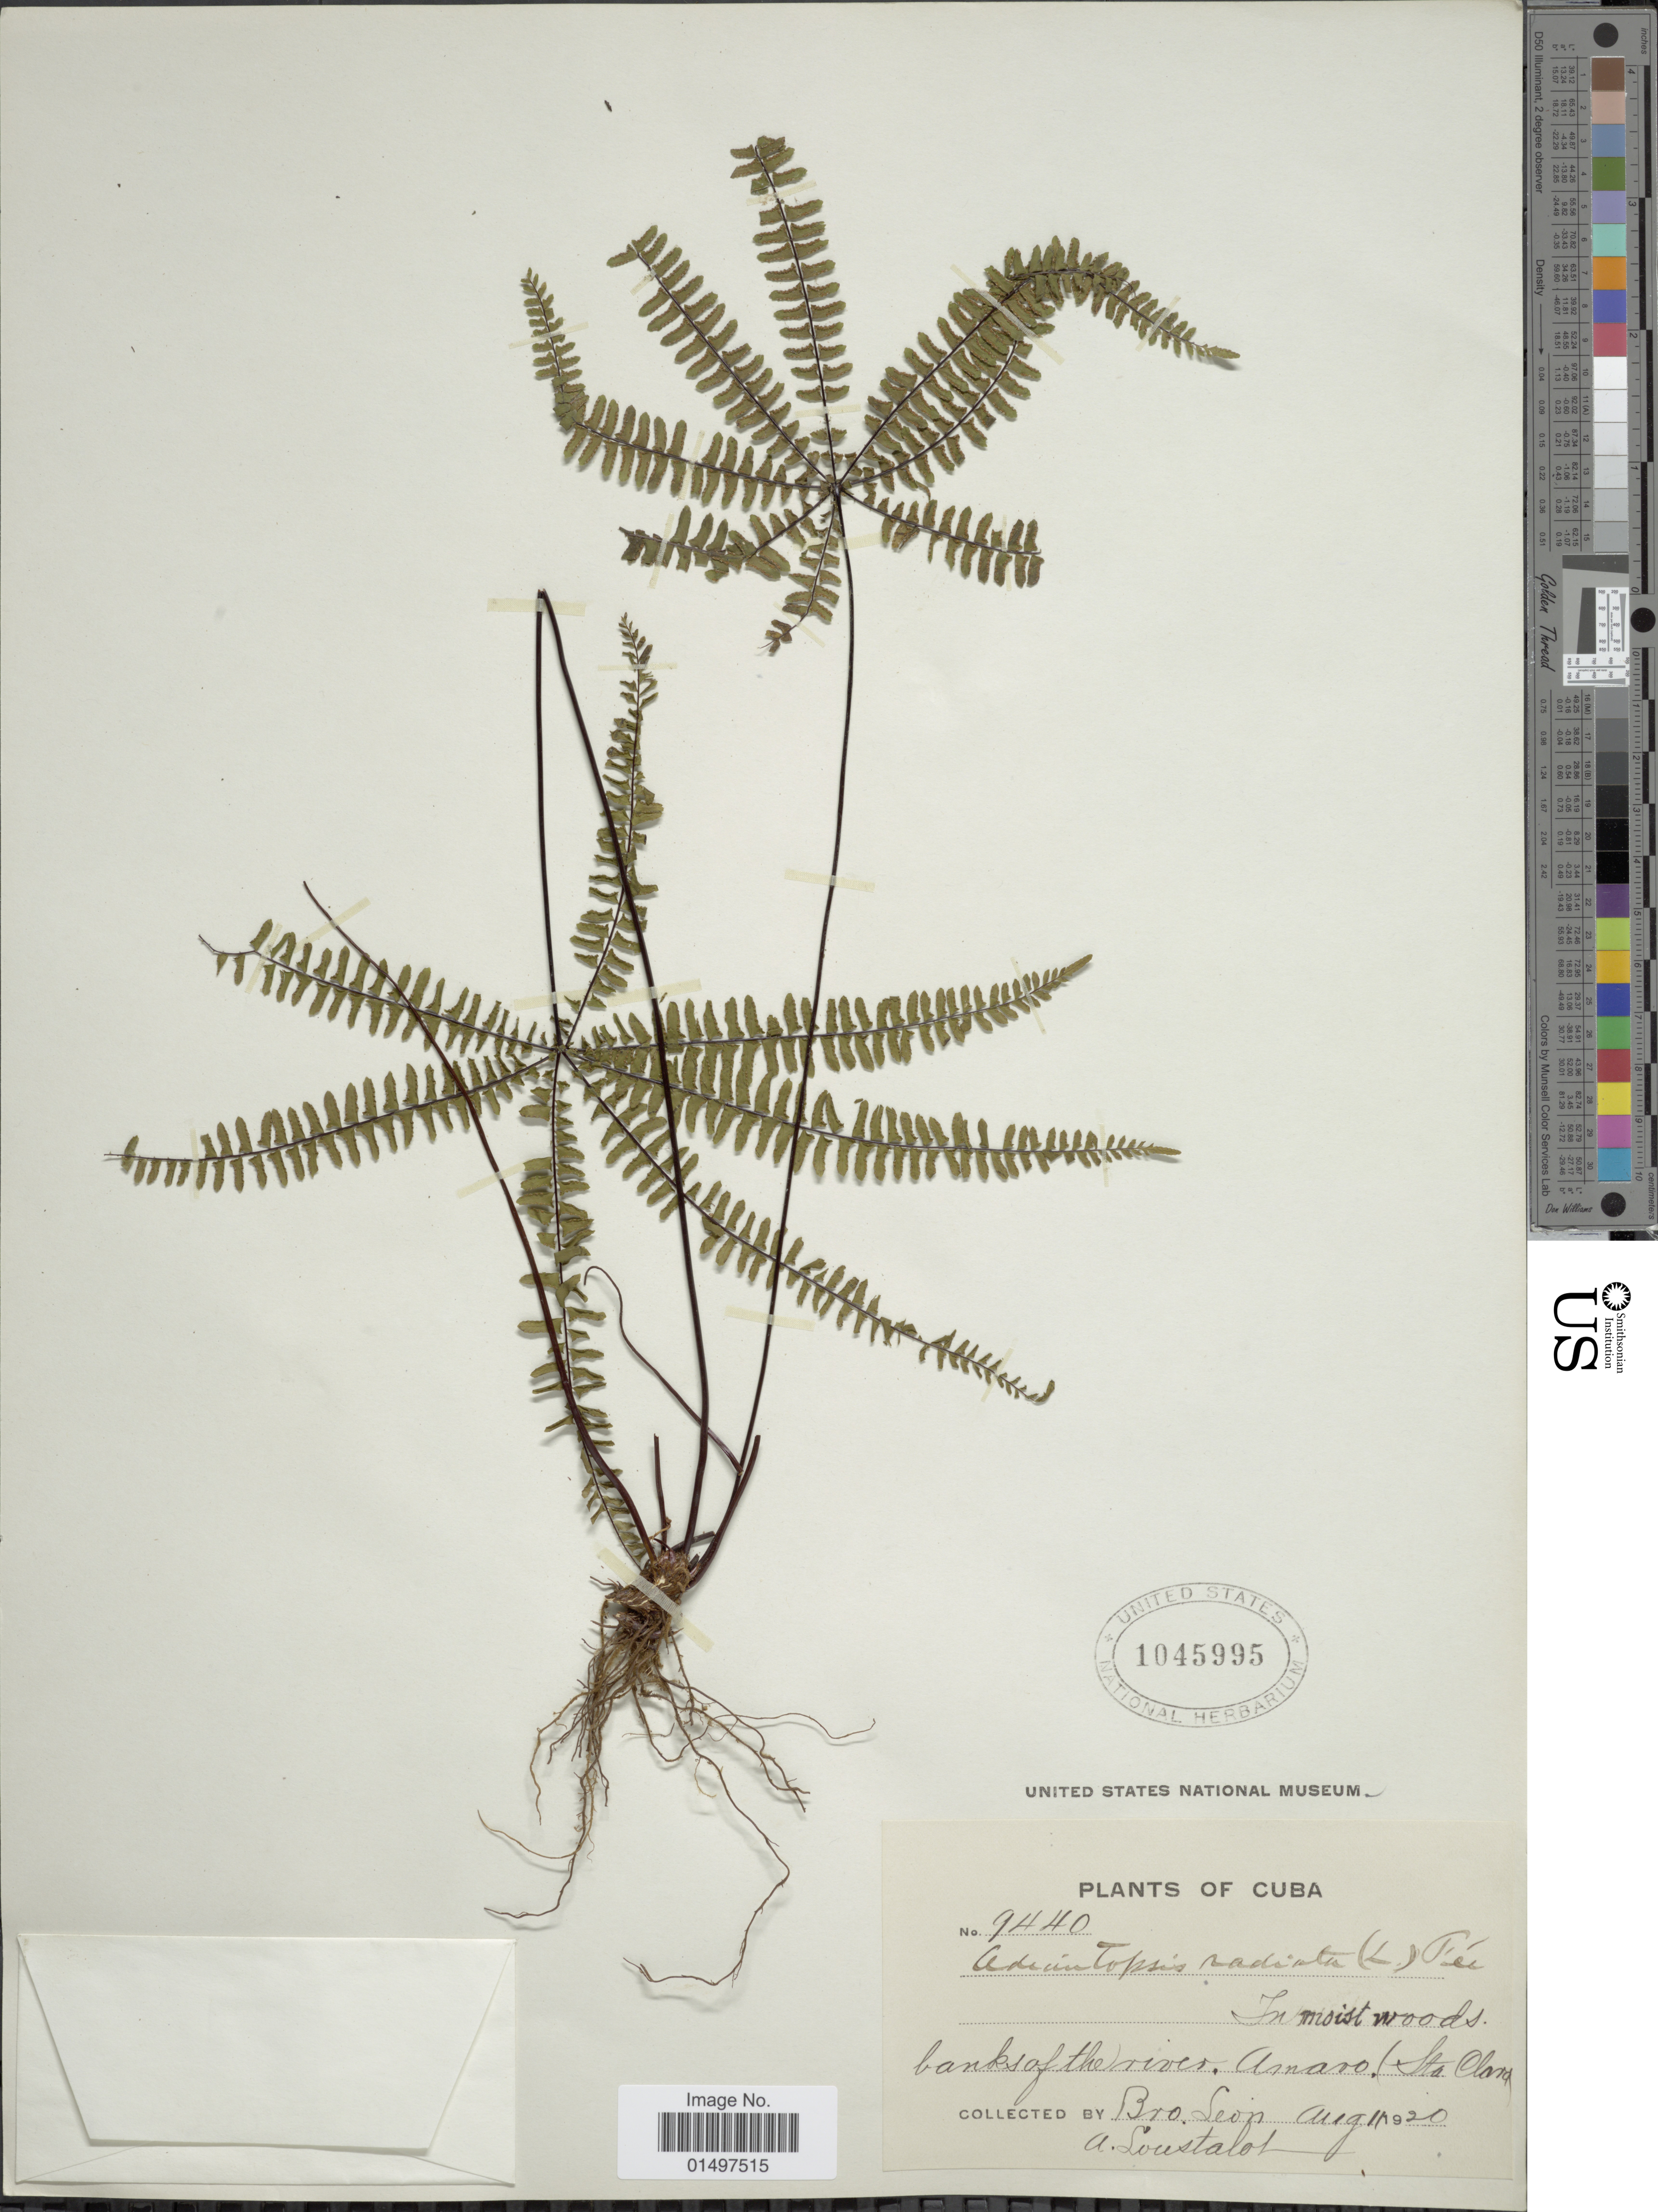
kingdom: Plantae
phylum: Tracheophyta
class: Polypodiopsida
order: Polypodiales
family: Pteridaceae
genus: Adiantopsis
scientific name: Adiantopsis radiata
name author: (L.) Fée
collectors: B. León & A. Loustalot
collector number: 9440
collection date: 1920-08-01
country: Cuba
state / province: Las Villas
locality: Amaro (Sta Clara).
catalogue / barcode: US 1045995